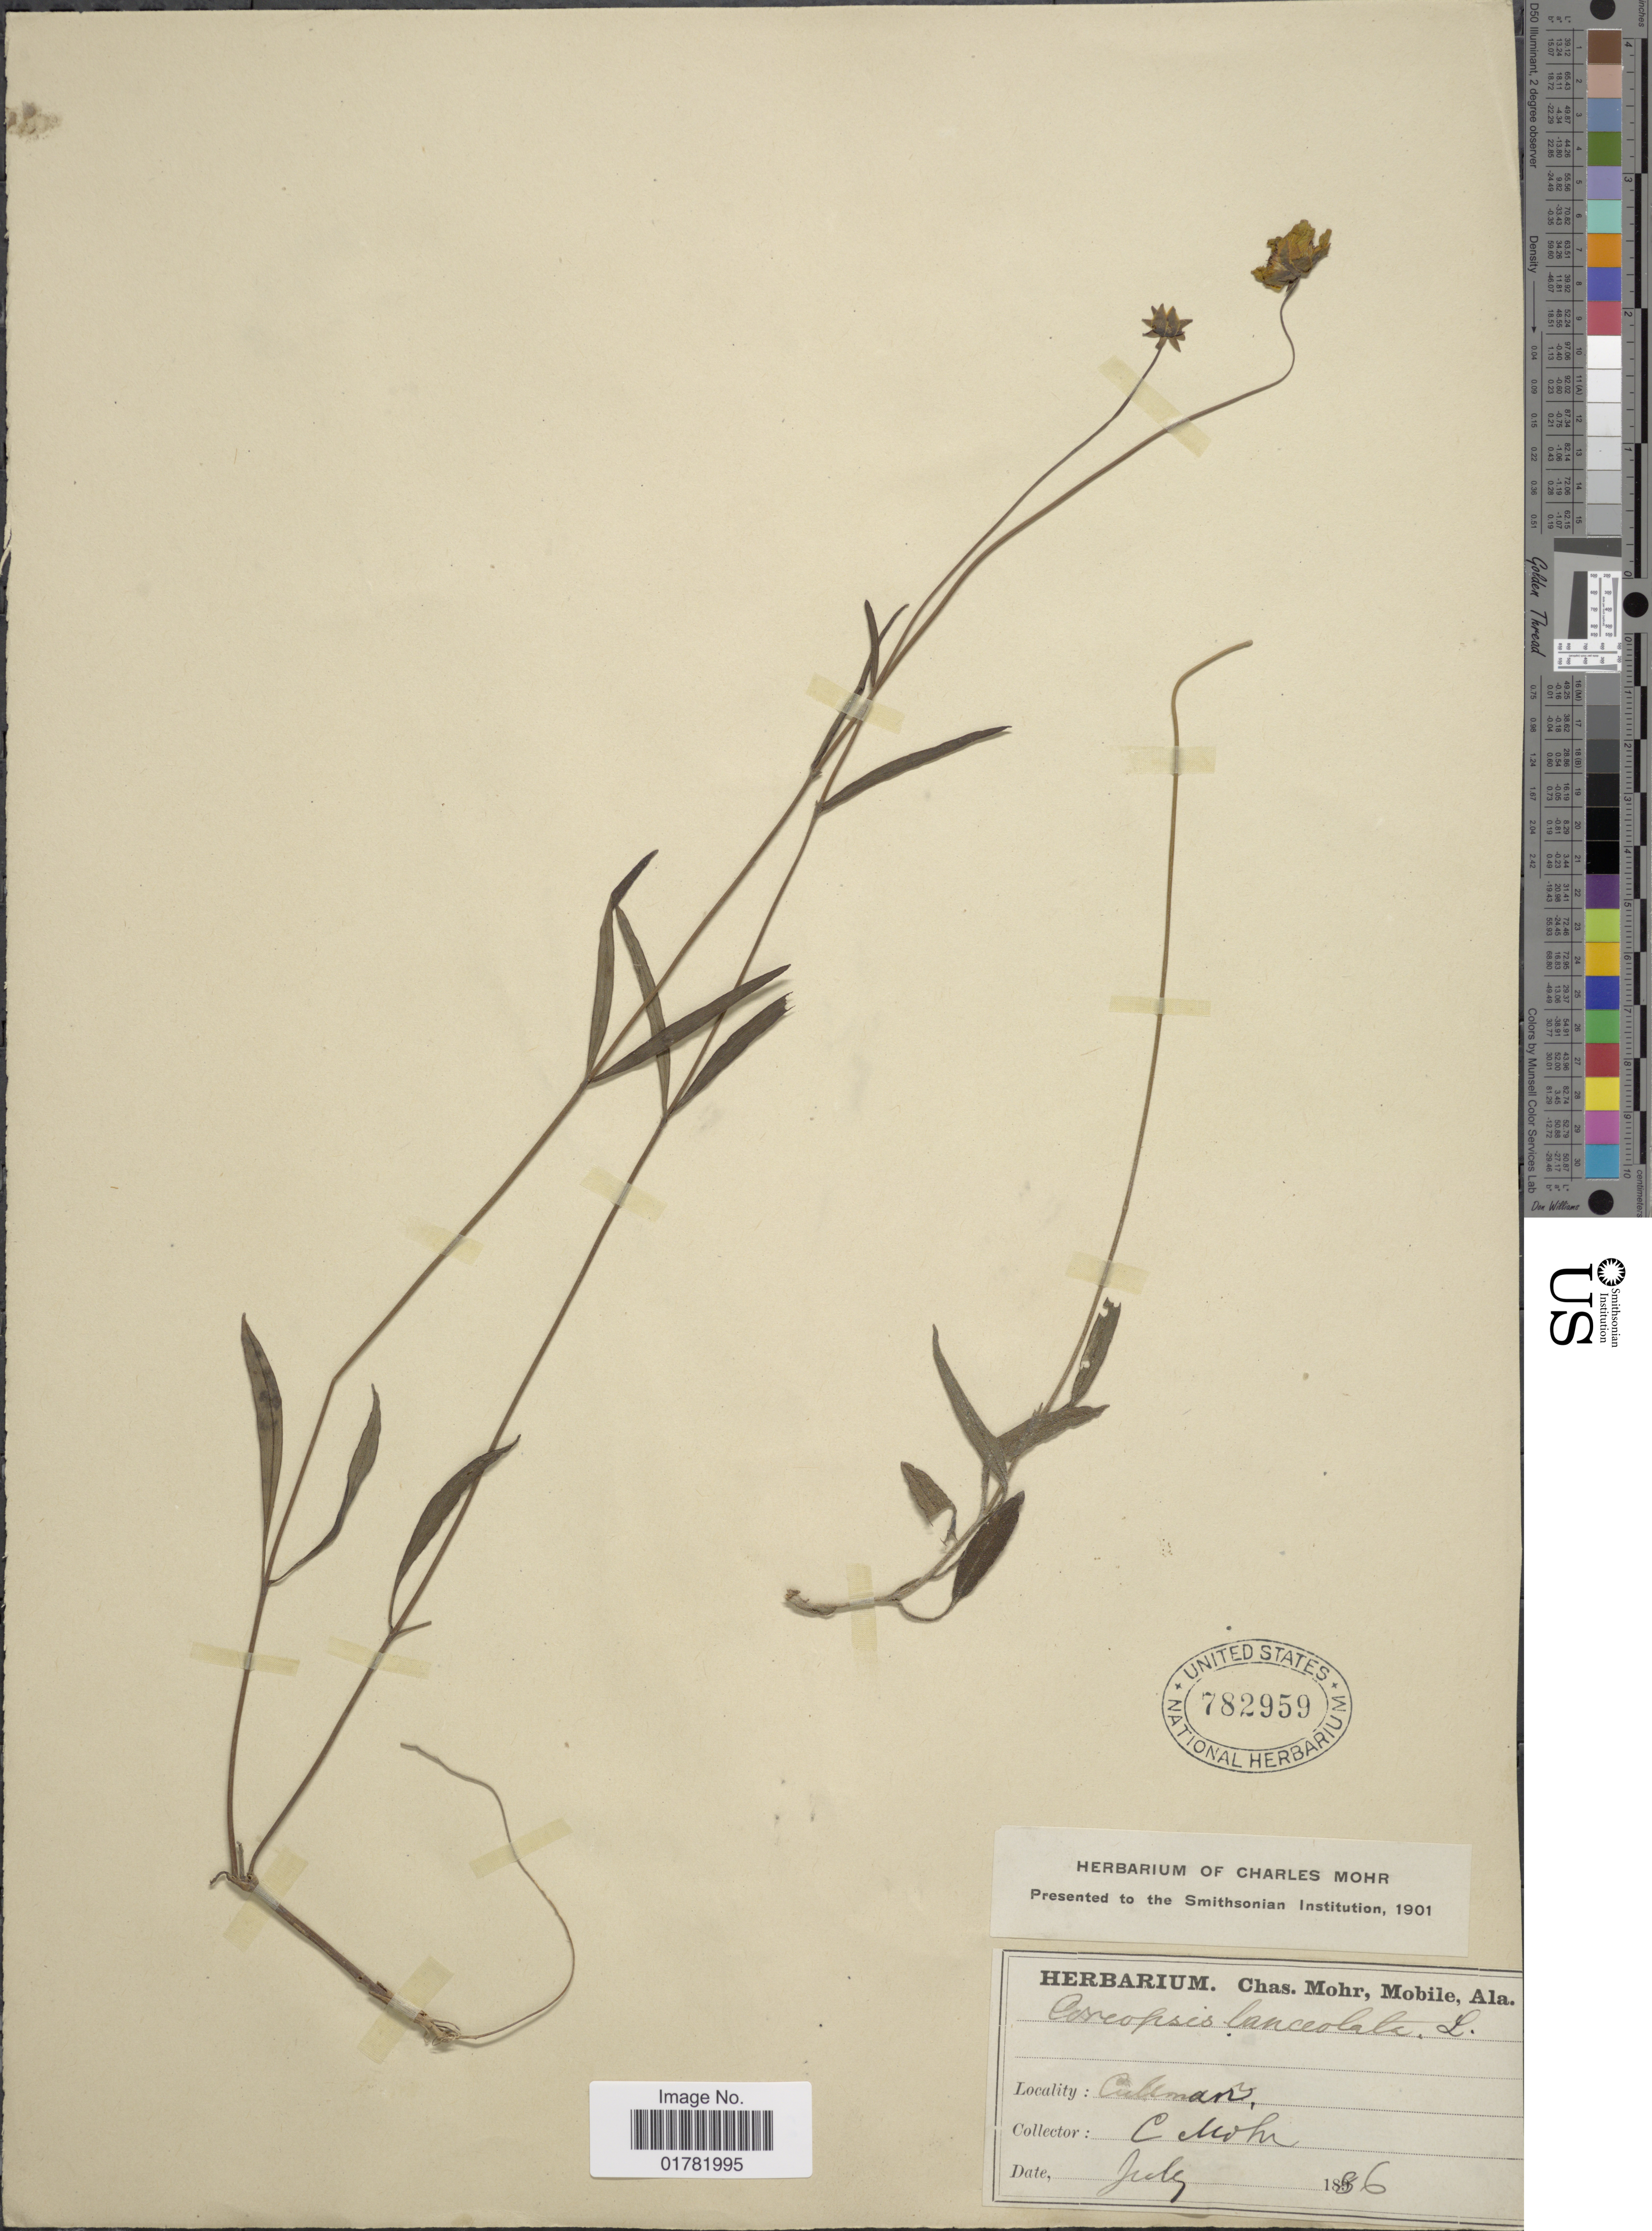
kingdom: Plantae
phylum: Tracheophyta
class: Magnoliopsida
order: Asterales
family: Asteraceae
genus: Coreopsis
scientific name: Coreopsis lanceolata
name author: L.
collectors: C. T. Mohr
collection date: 1886-07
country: United States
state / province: Alabama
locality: Cullman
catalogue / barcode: US 782959